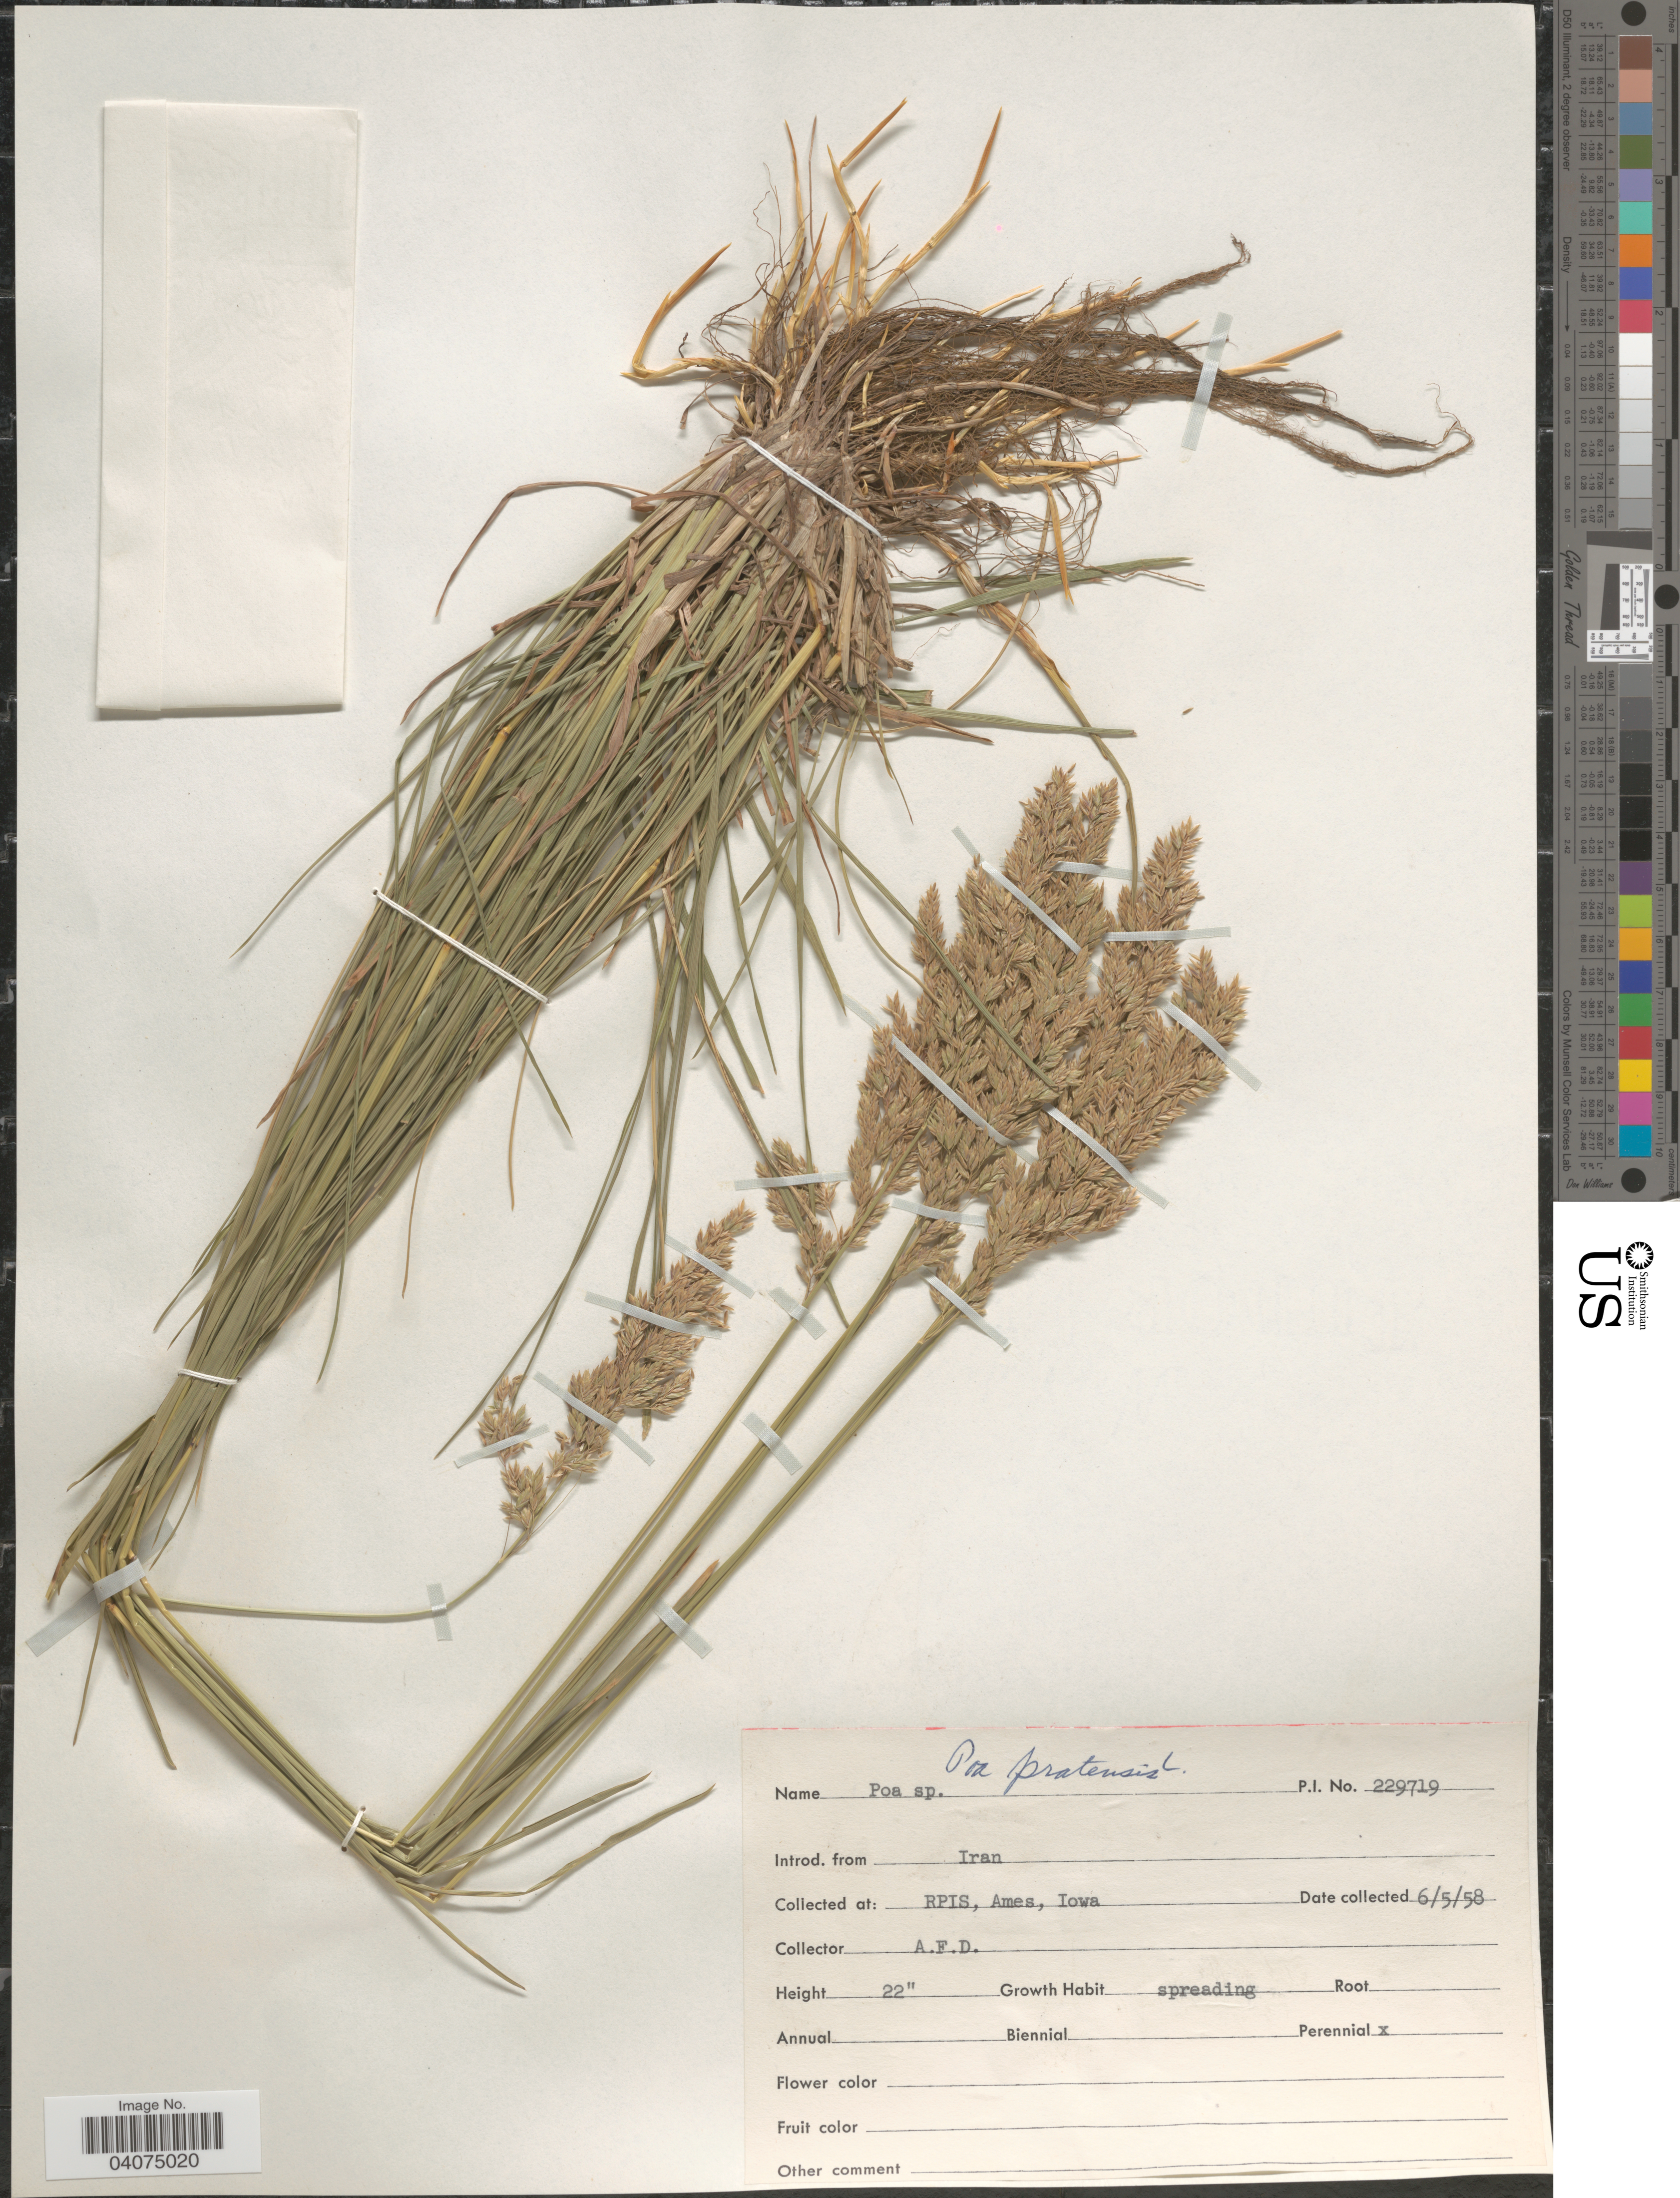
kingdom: Plantae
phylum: Tracheophyta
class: Liliopsida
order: Poales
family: Poaceae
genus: Poa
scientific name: Poa pratensis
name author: L.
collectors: A. D.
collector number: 229719?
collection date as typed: Transcribed d/m/y: 5/6/58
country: United States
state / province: Iowa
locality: RPIS, Ames.